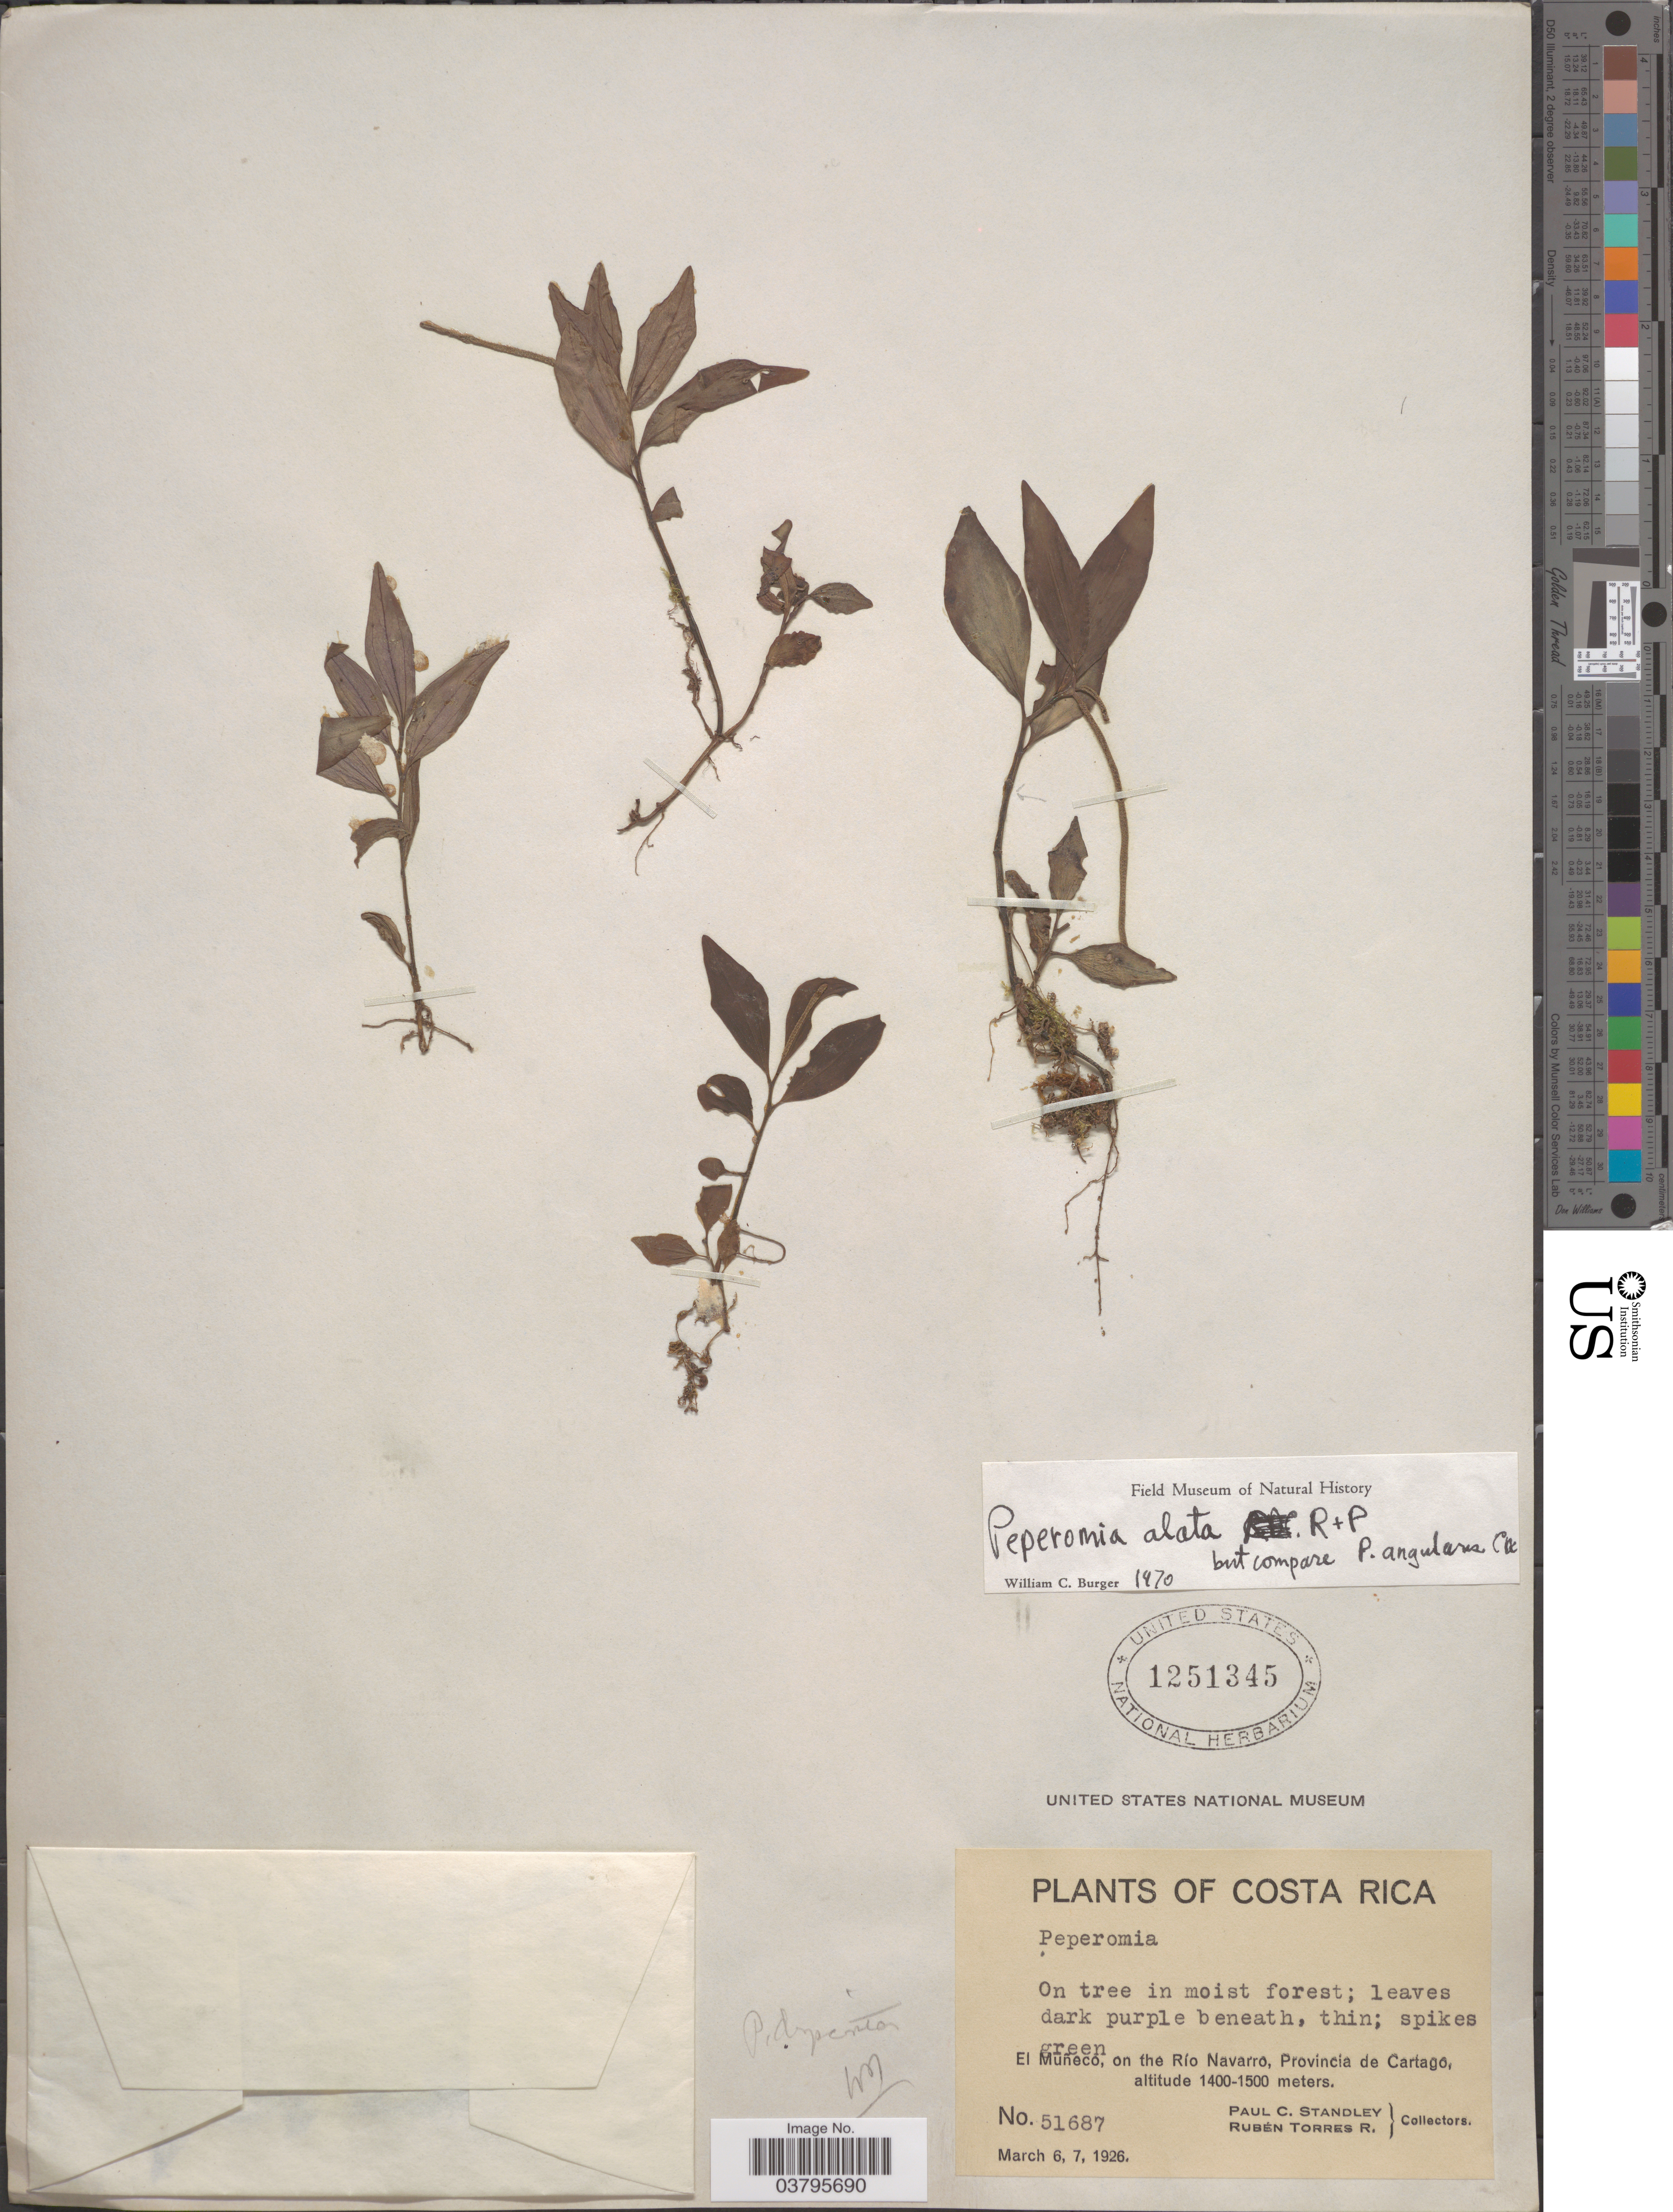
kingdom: Plantae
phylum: Tracheophyta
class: Magnoliopsida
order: Piperales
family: Piperaceae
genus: Peperomia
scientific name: Peperomia verediana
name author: Trel. in J.F. Macbr.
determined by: Jiménez, José Estaban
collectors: P. C. Standley & R. Torres Rojas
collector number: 51687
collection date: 1926-03-06/1926-03-07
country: Costa Rica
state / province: Cartago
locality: El Muñeco, on the Río Navarro.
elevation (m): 1400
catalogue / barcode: US 1251345